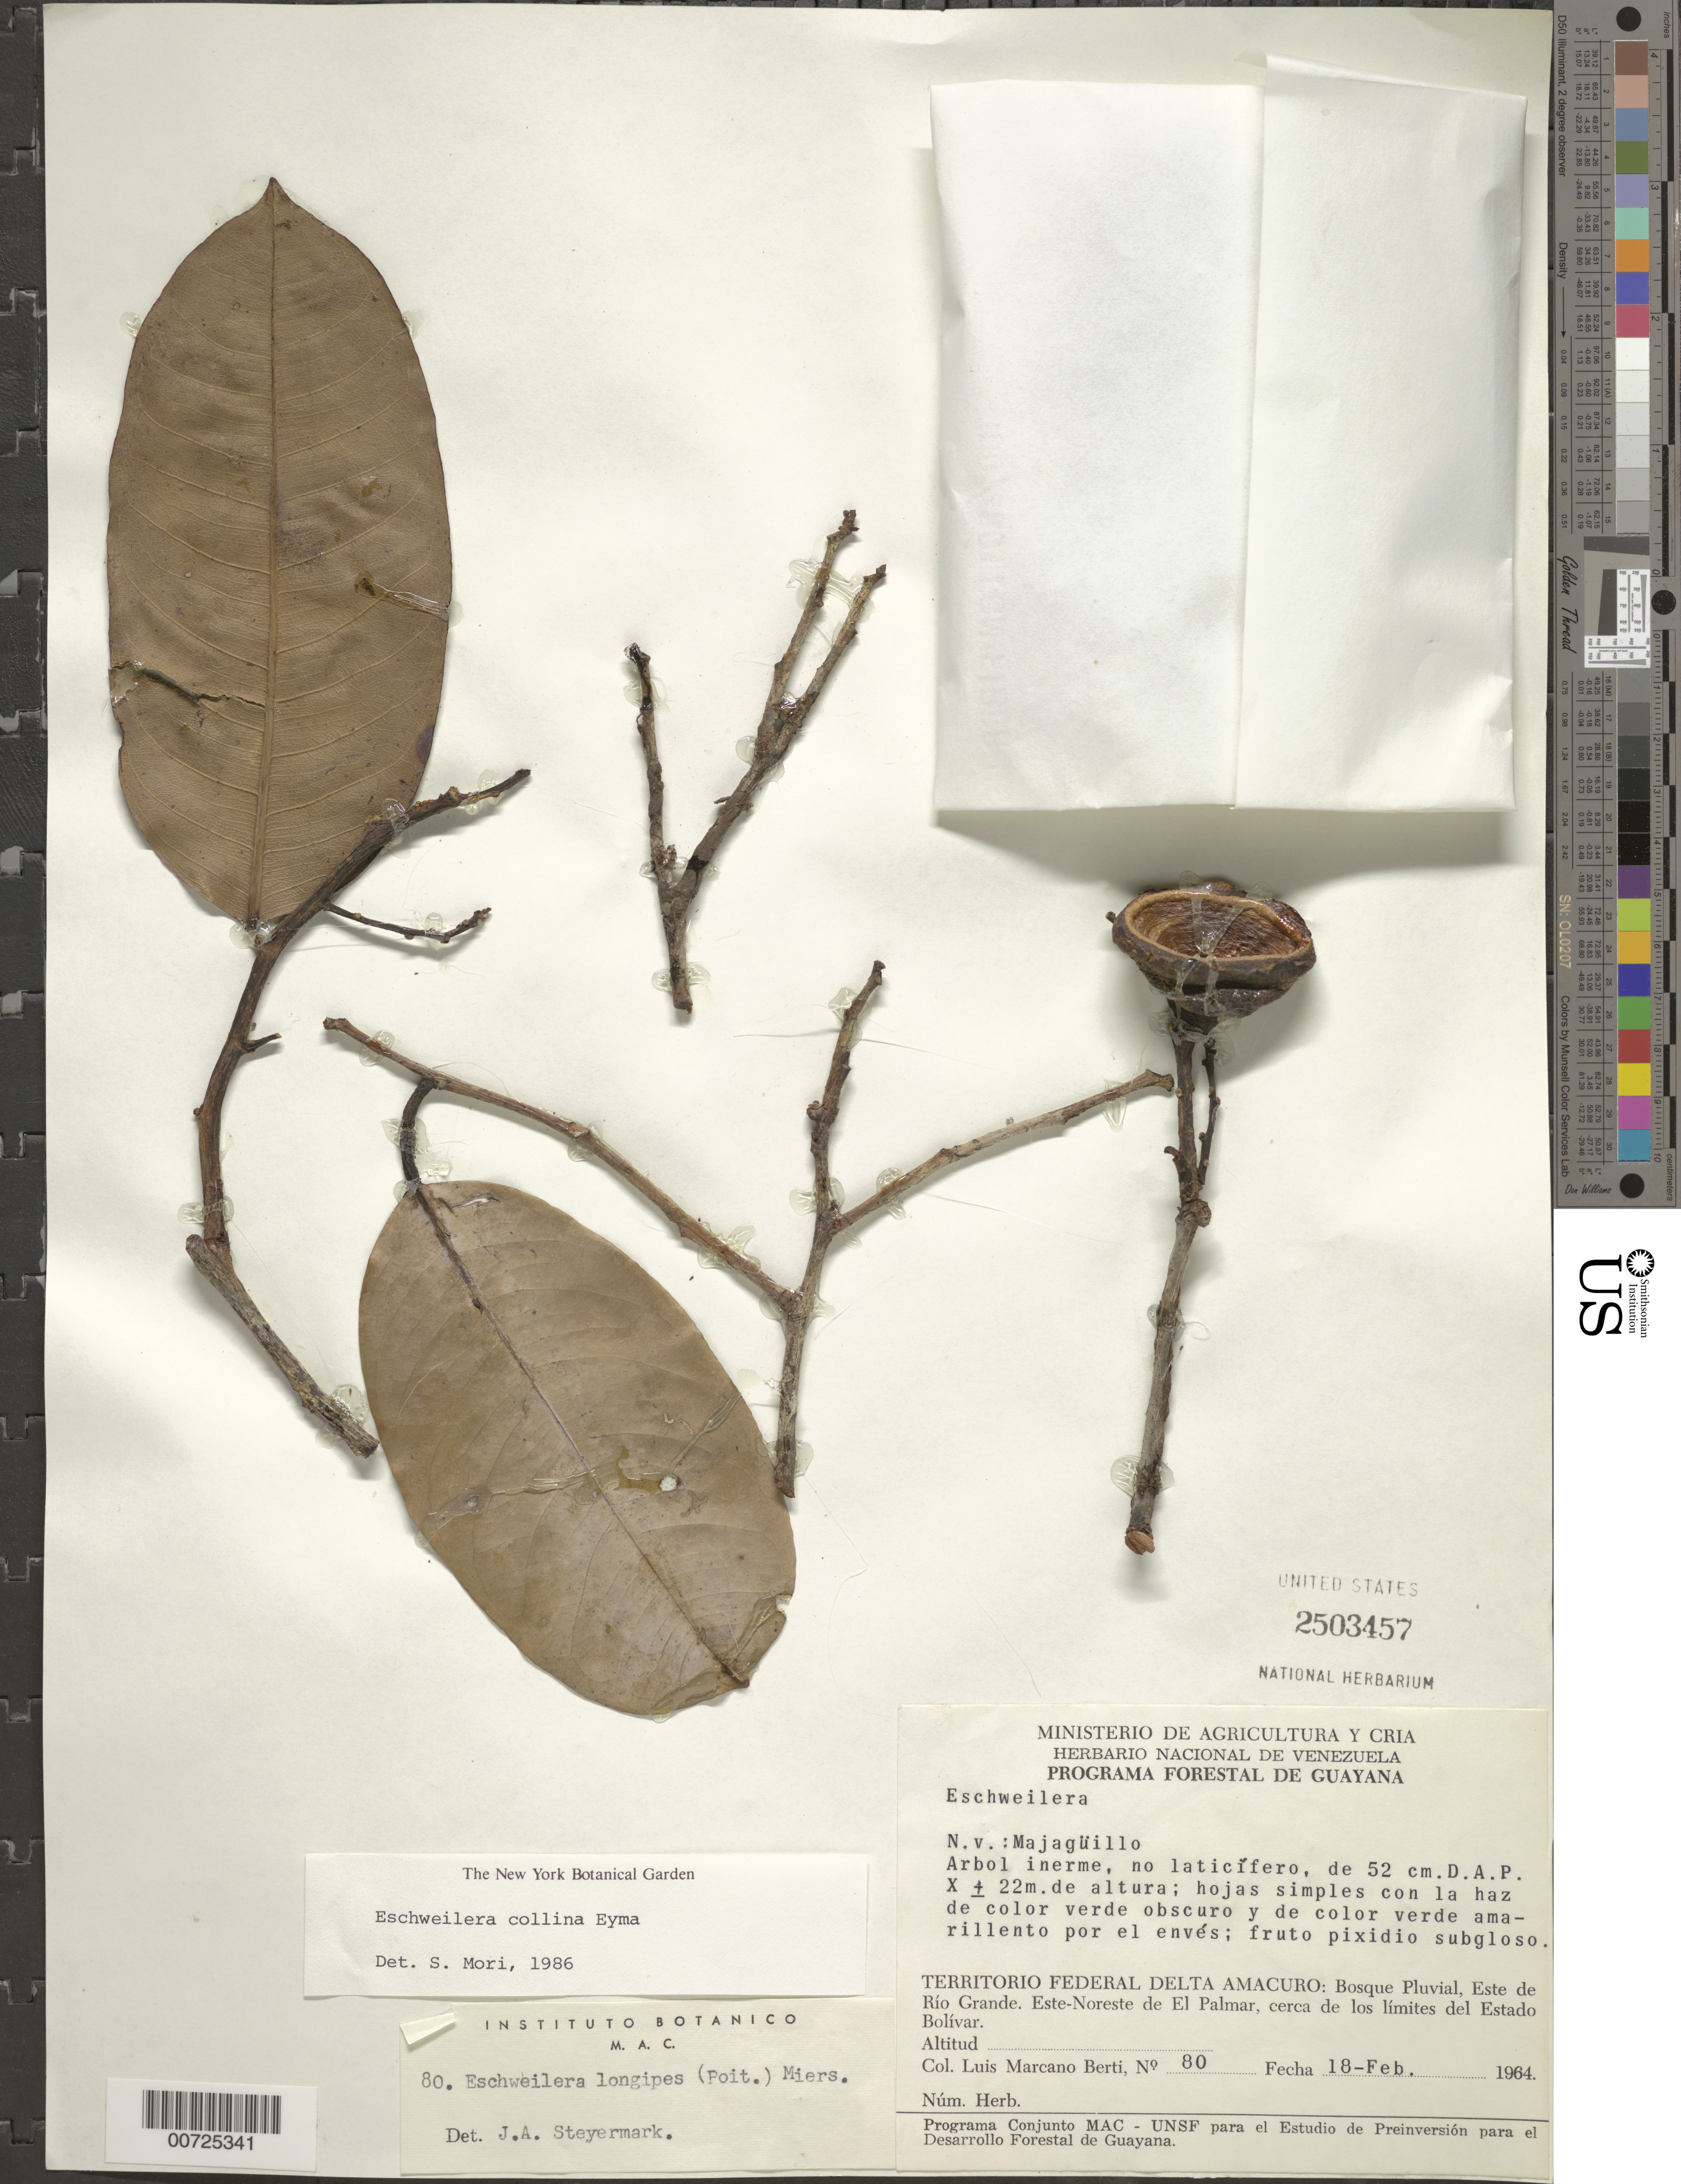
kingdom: Plantae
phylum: Tracheophyta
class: Magnoliopsida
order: Ericales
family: Lecythidaceae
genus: Eschweilera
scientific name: Eschweilera collina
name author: Eyma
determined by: Mori, Scott A.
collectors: L. Marcano-Berti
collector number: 80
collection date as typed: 18-Feb-64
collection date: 1964-02-18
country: Venezuela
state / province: Delta Amacuro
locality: Este de Río Grande, ENE de El Palmar, cerca de los limites del Estado Bolívar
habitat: Bosque pluvial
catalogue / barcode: US 2503457